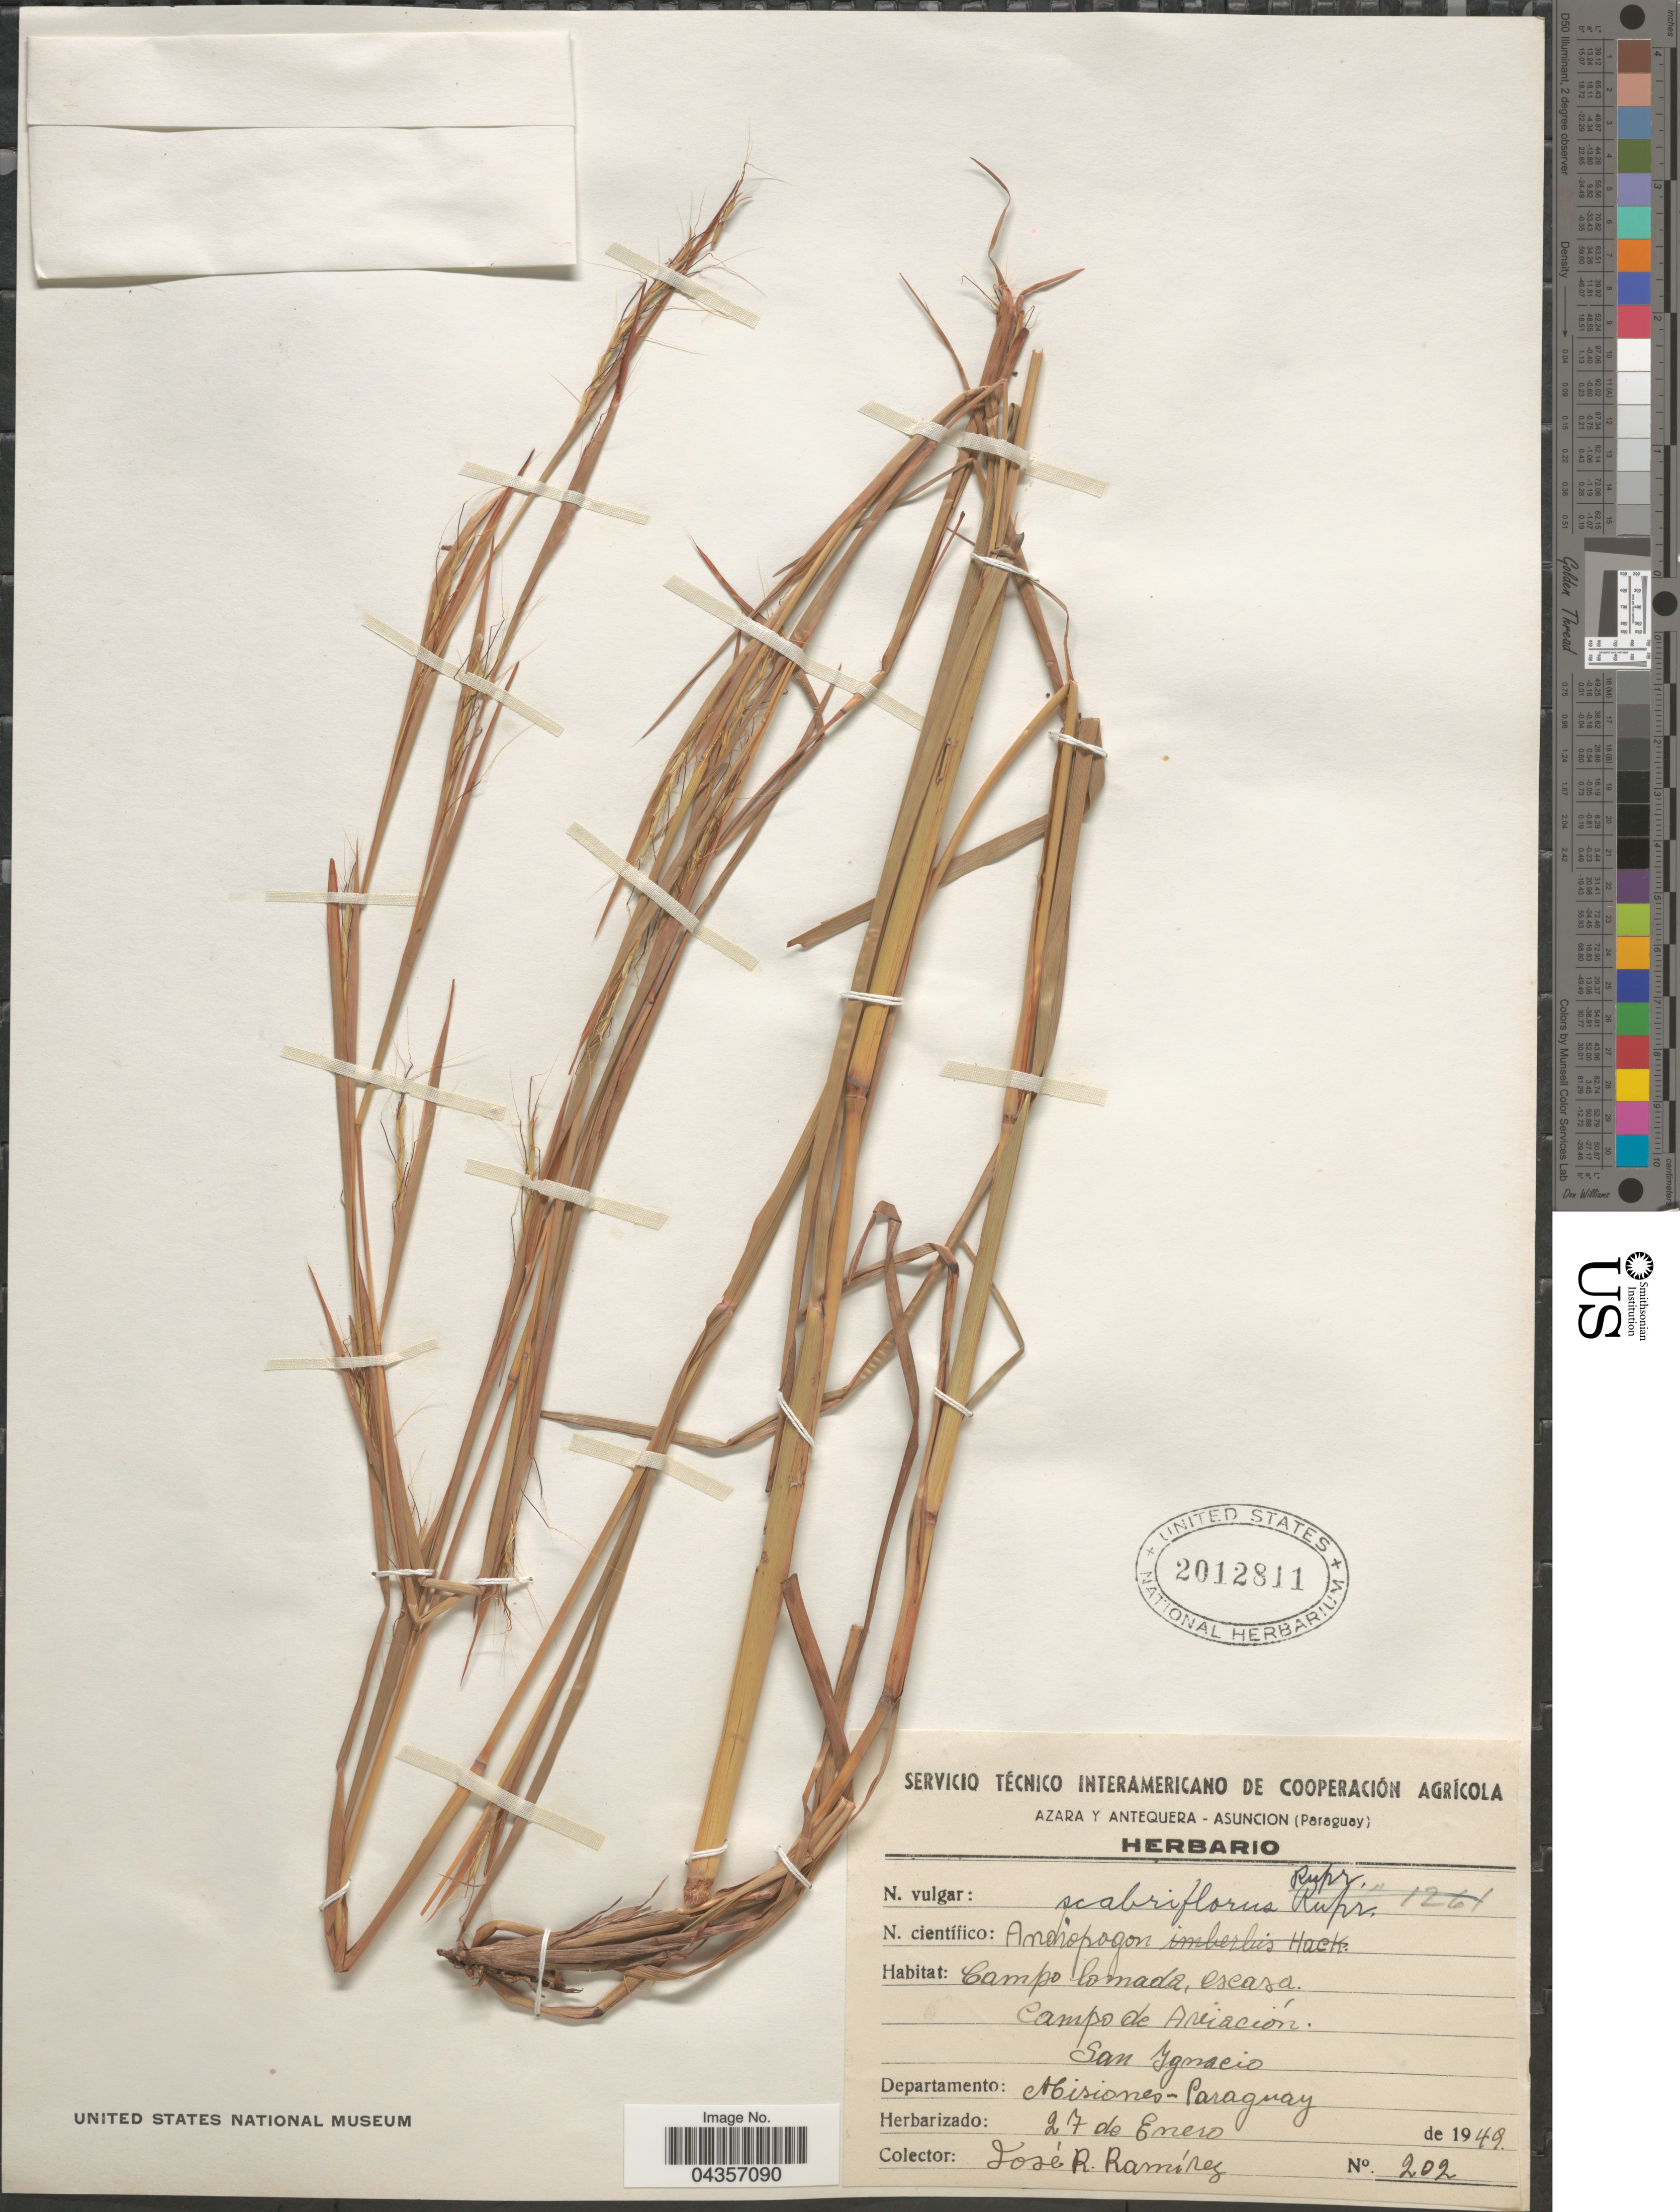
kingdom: Plantae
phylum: Tracheophyta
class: Liliopsida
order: Poales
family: Poaceae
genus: Schizachyrium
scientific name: Schizachyrium scabriflorum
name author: (Rupr. ex Hack.) A. Camus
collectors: J. Ramírez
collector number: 202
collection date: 1949-01-27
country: Paraguay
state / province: Misiones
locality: Campo Comada, escasa. Campo de Areiación. San Ignacio. Departamento: Misiones.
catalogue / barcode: US 2012811